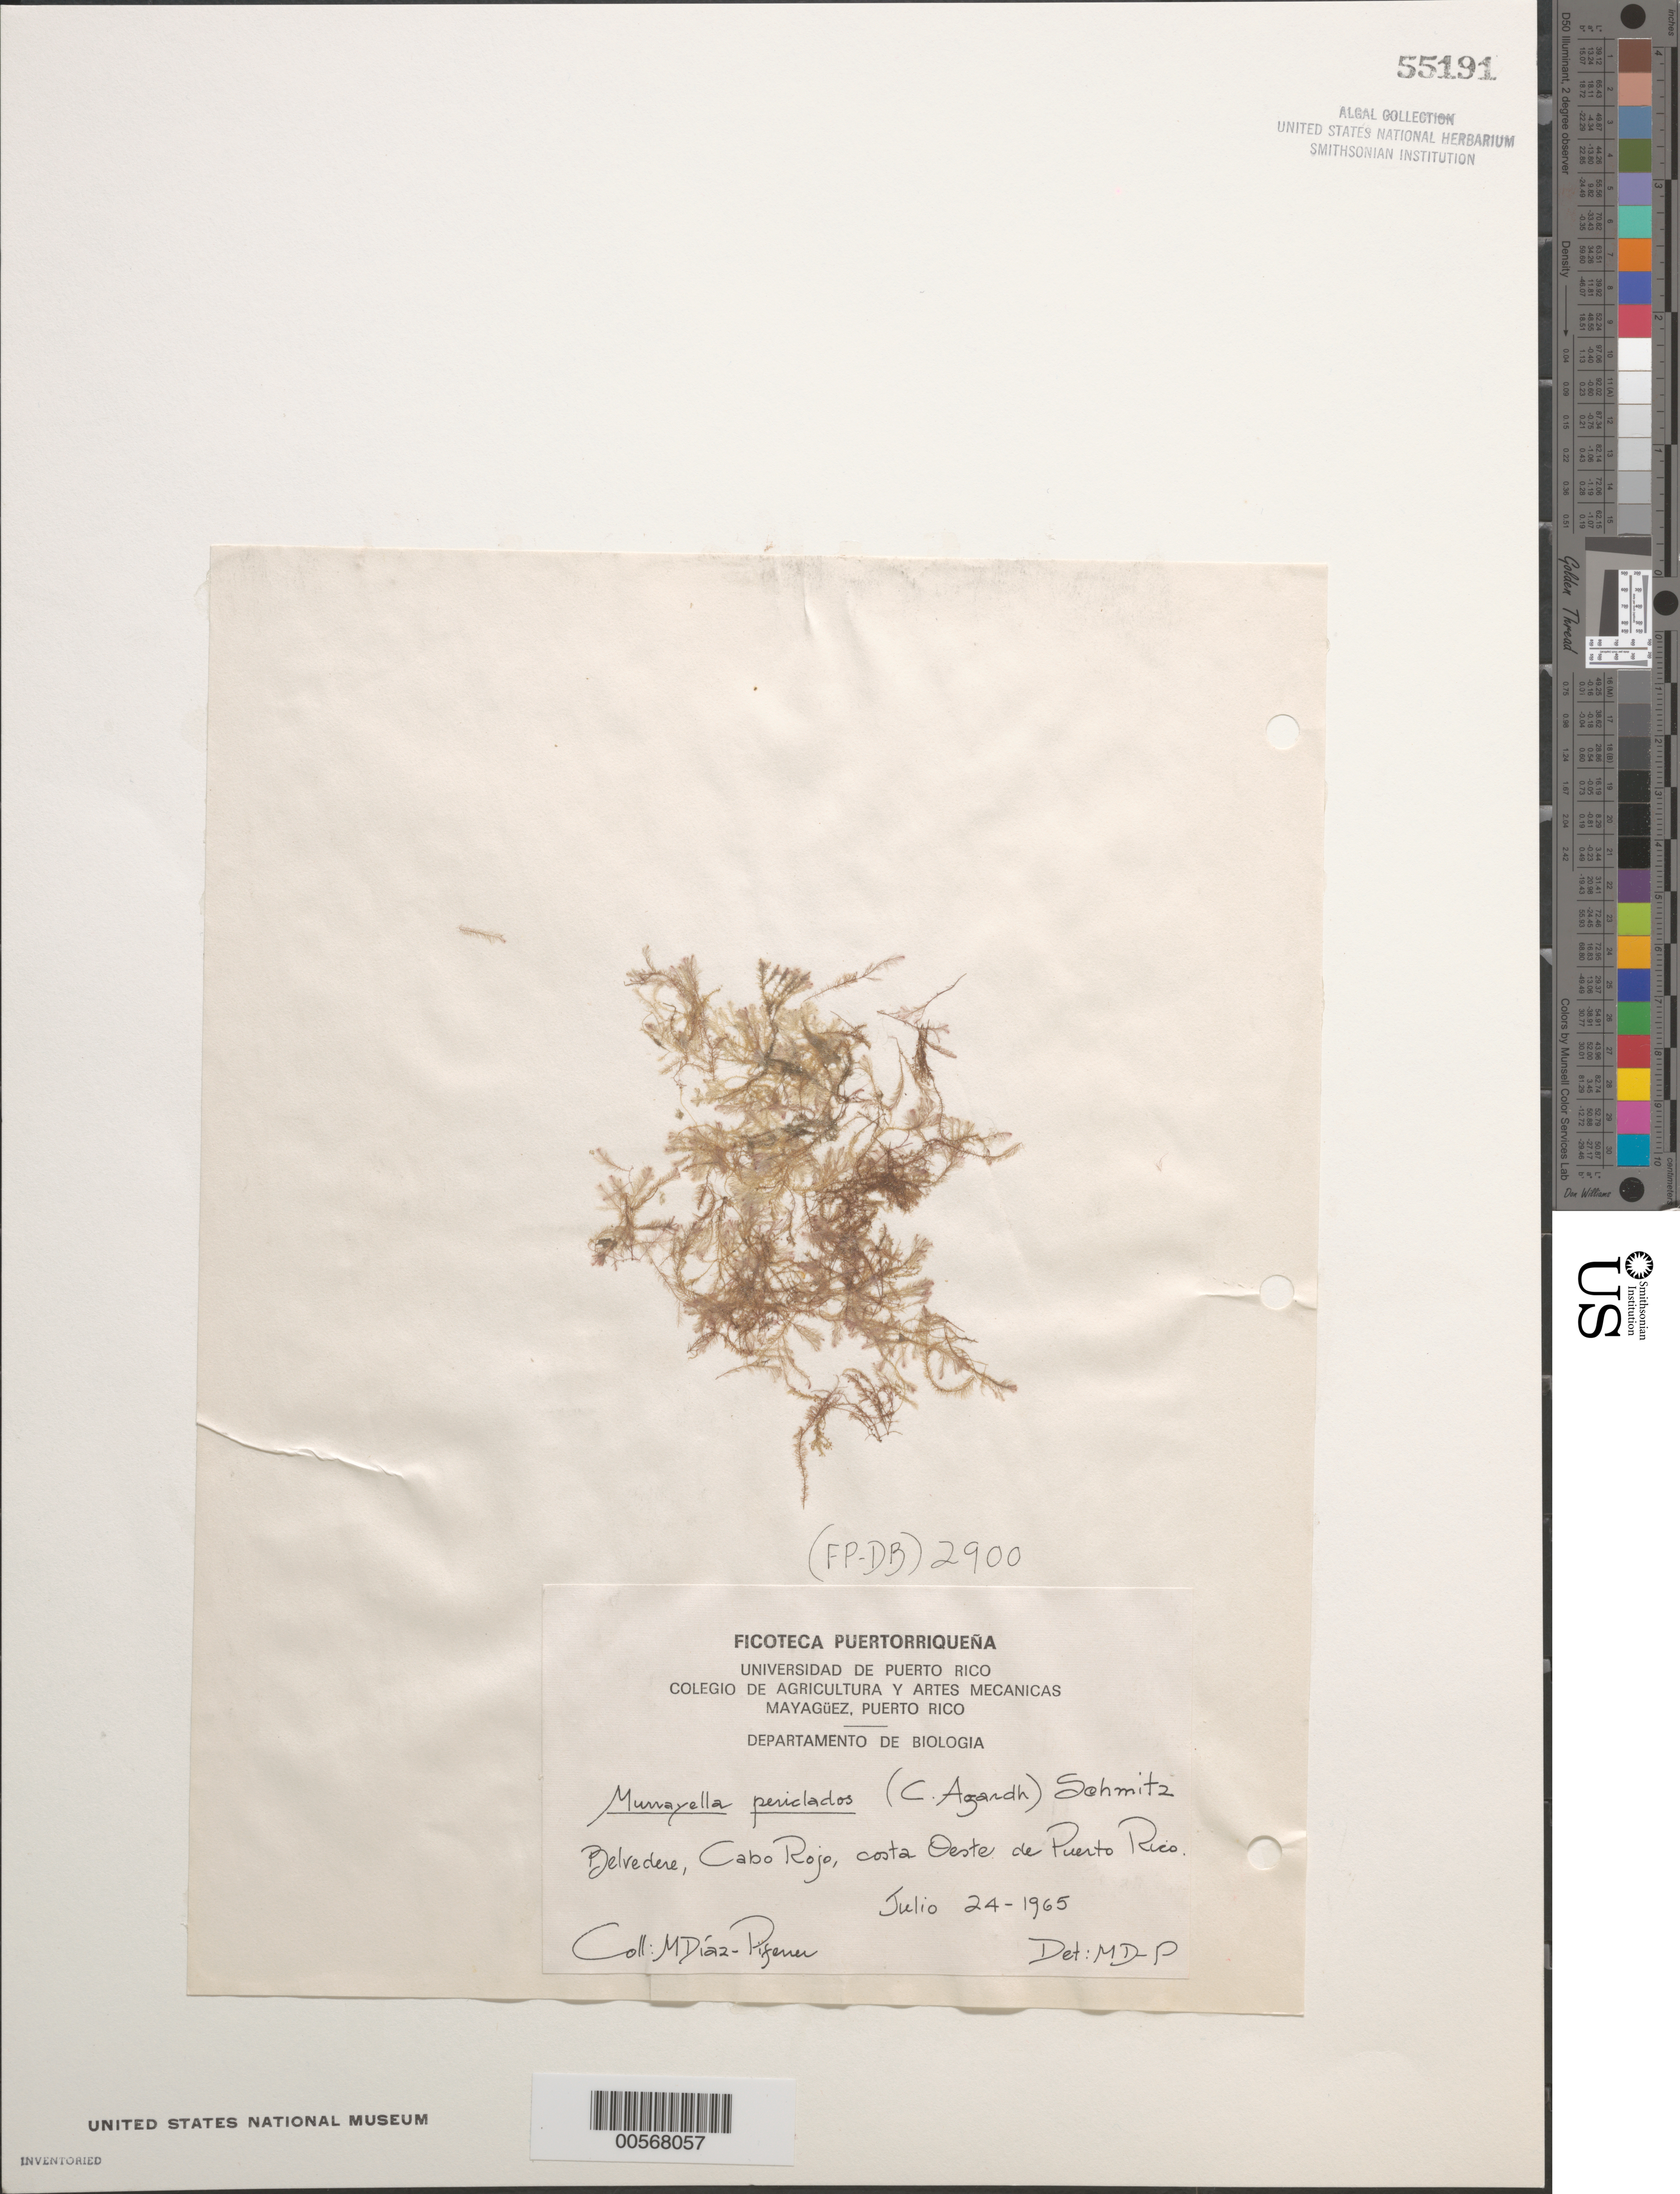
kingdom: Plantae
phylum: Rhodophyta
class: Florideophyceae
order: Ceramiales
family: Rhodomelaceae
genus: Murrayella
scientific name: Murrayella periclados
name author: (C. Agardh) F. Schmitz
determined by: Diaz-Piferrer, M.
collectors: M. Diaz-Piferrer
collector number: (fp-db) 2900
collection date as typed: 24 Jul 1965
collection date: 1965-07-24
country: Puerto Rico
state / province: Cabo Rojo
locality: Belvedere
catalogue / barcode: US 55191